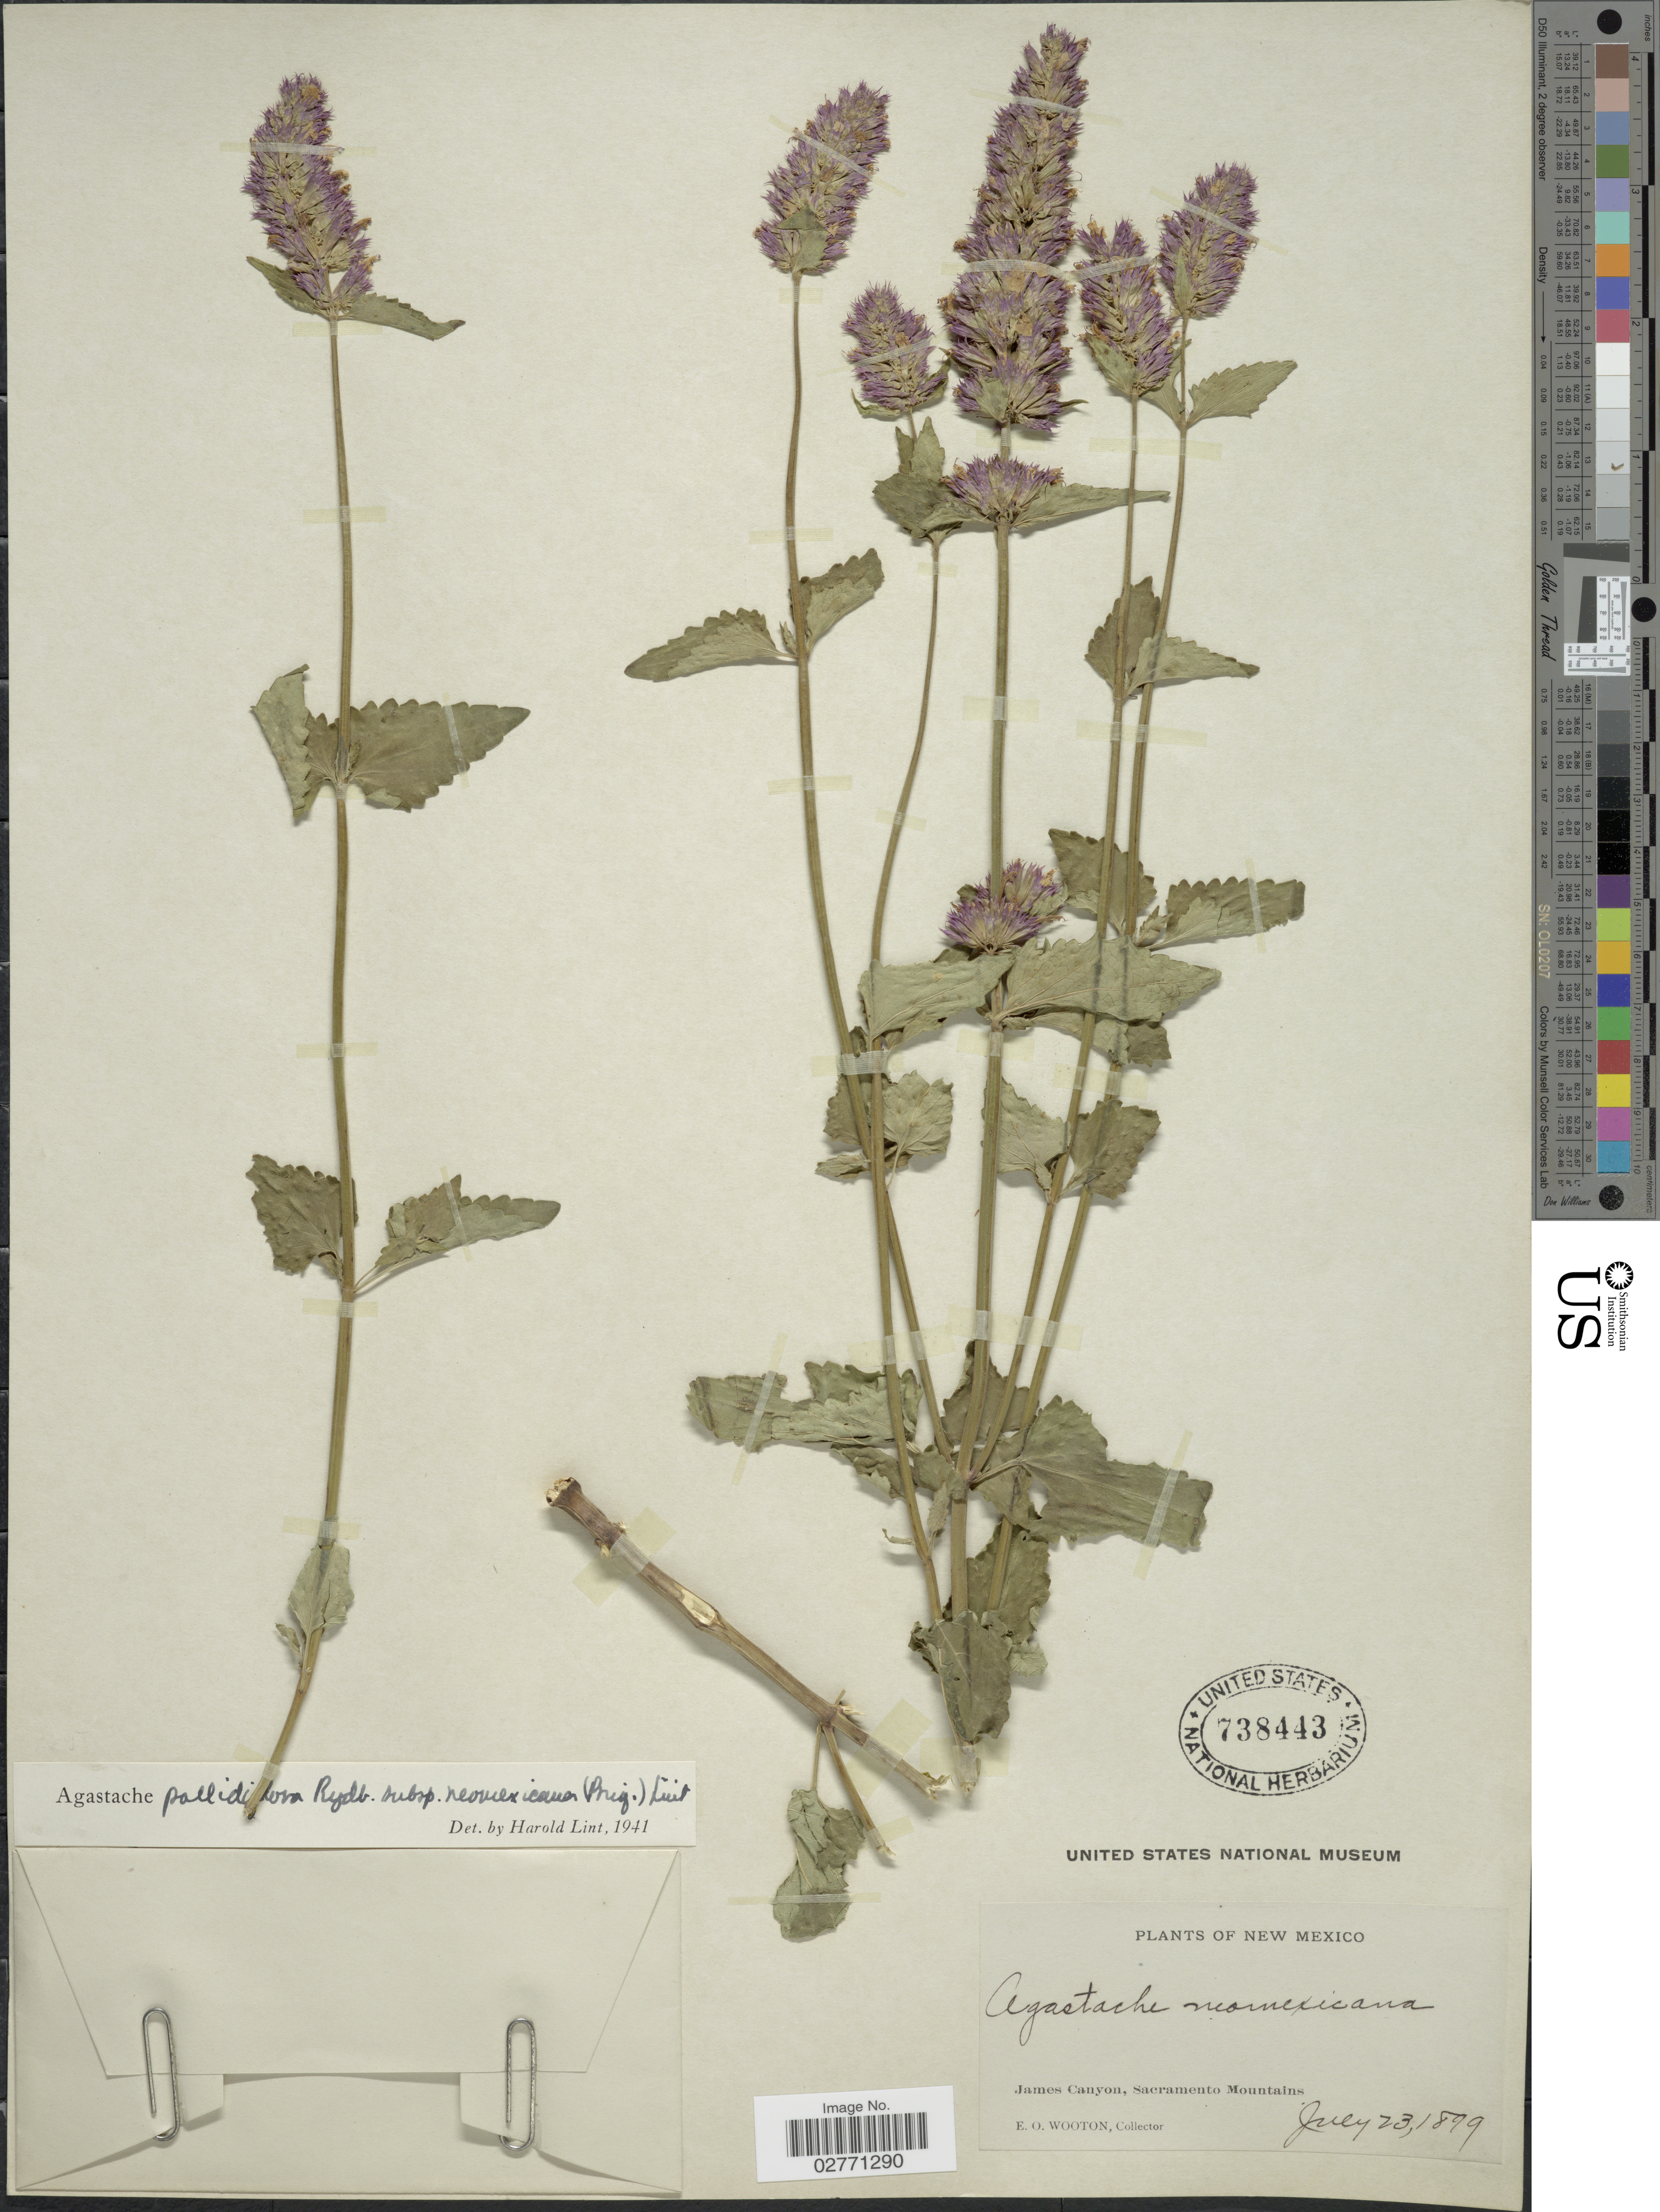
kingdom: Plantae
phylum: Tracheophyta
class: Magnoliopsida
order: Lamiales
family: Lamiaceae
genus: Agastache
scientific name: Agastache pallidiflora subsp. neomexicana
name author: (Briq.) Lint & Epling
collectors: E. O. Wooton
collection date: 1899-07-23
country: United States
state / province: New Mexico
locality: James Canyon, Sacramento Mountains.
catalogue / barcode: US 738443